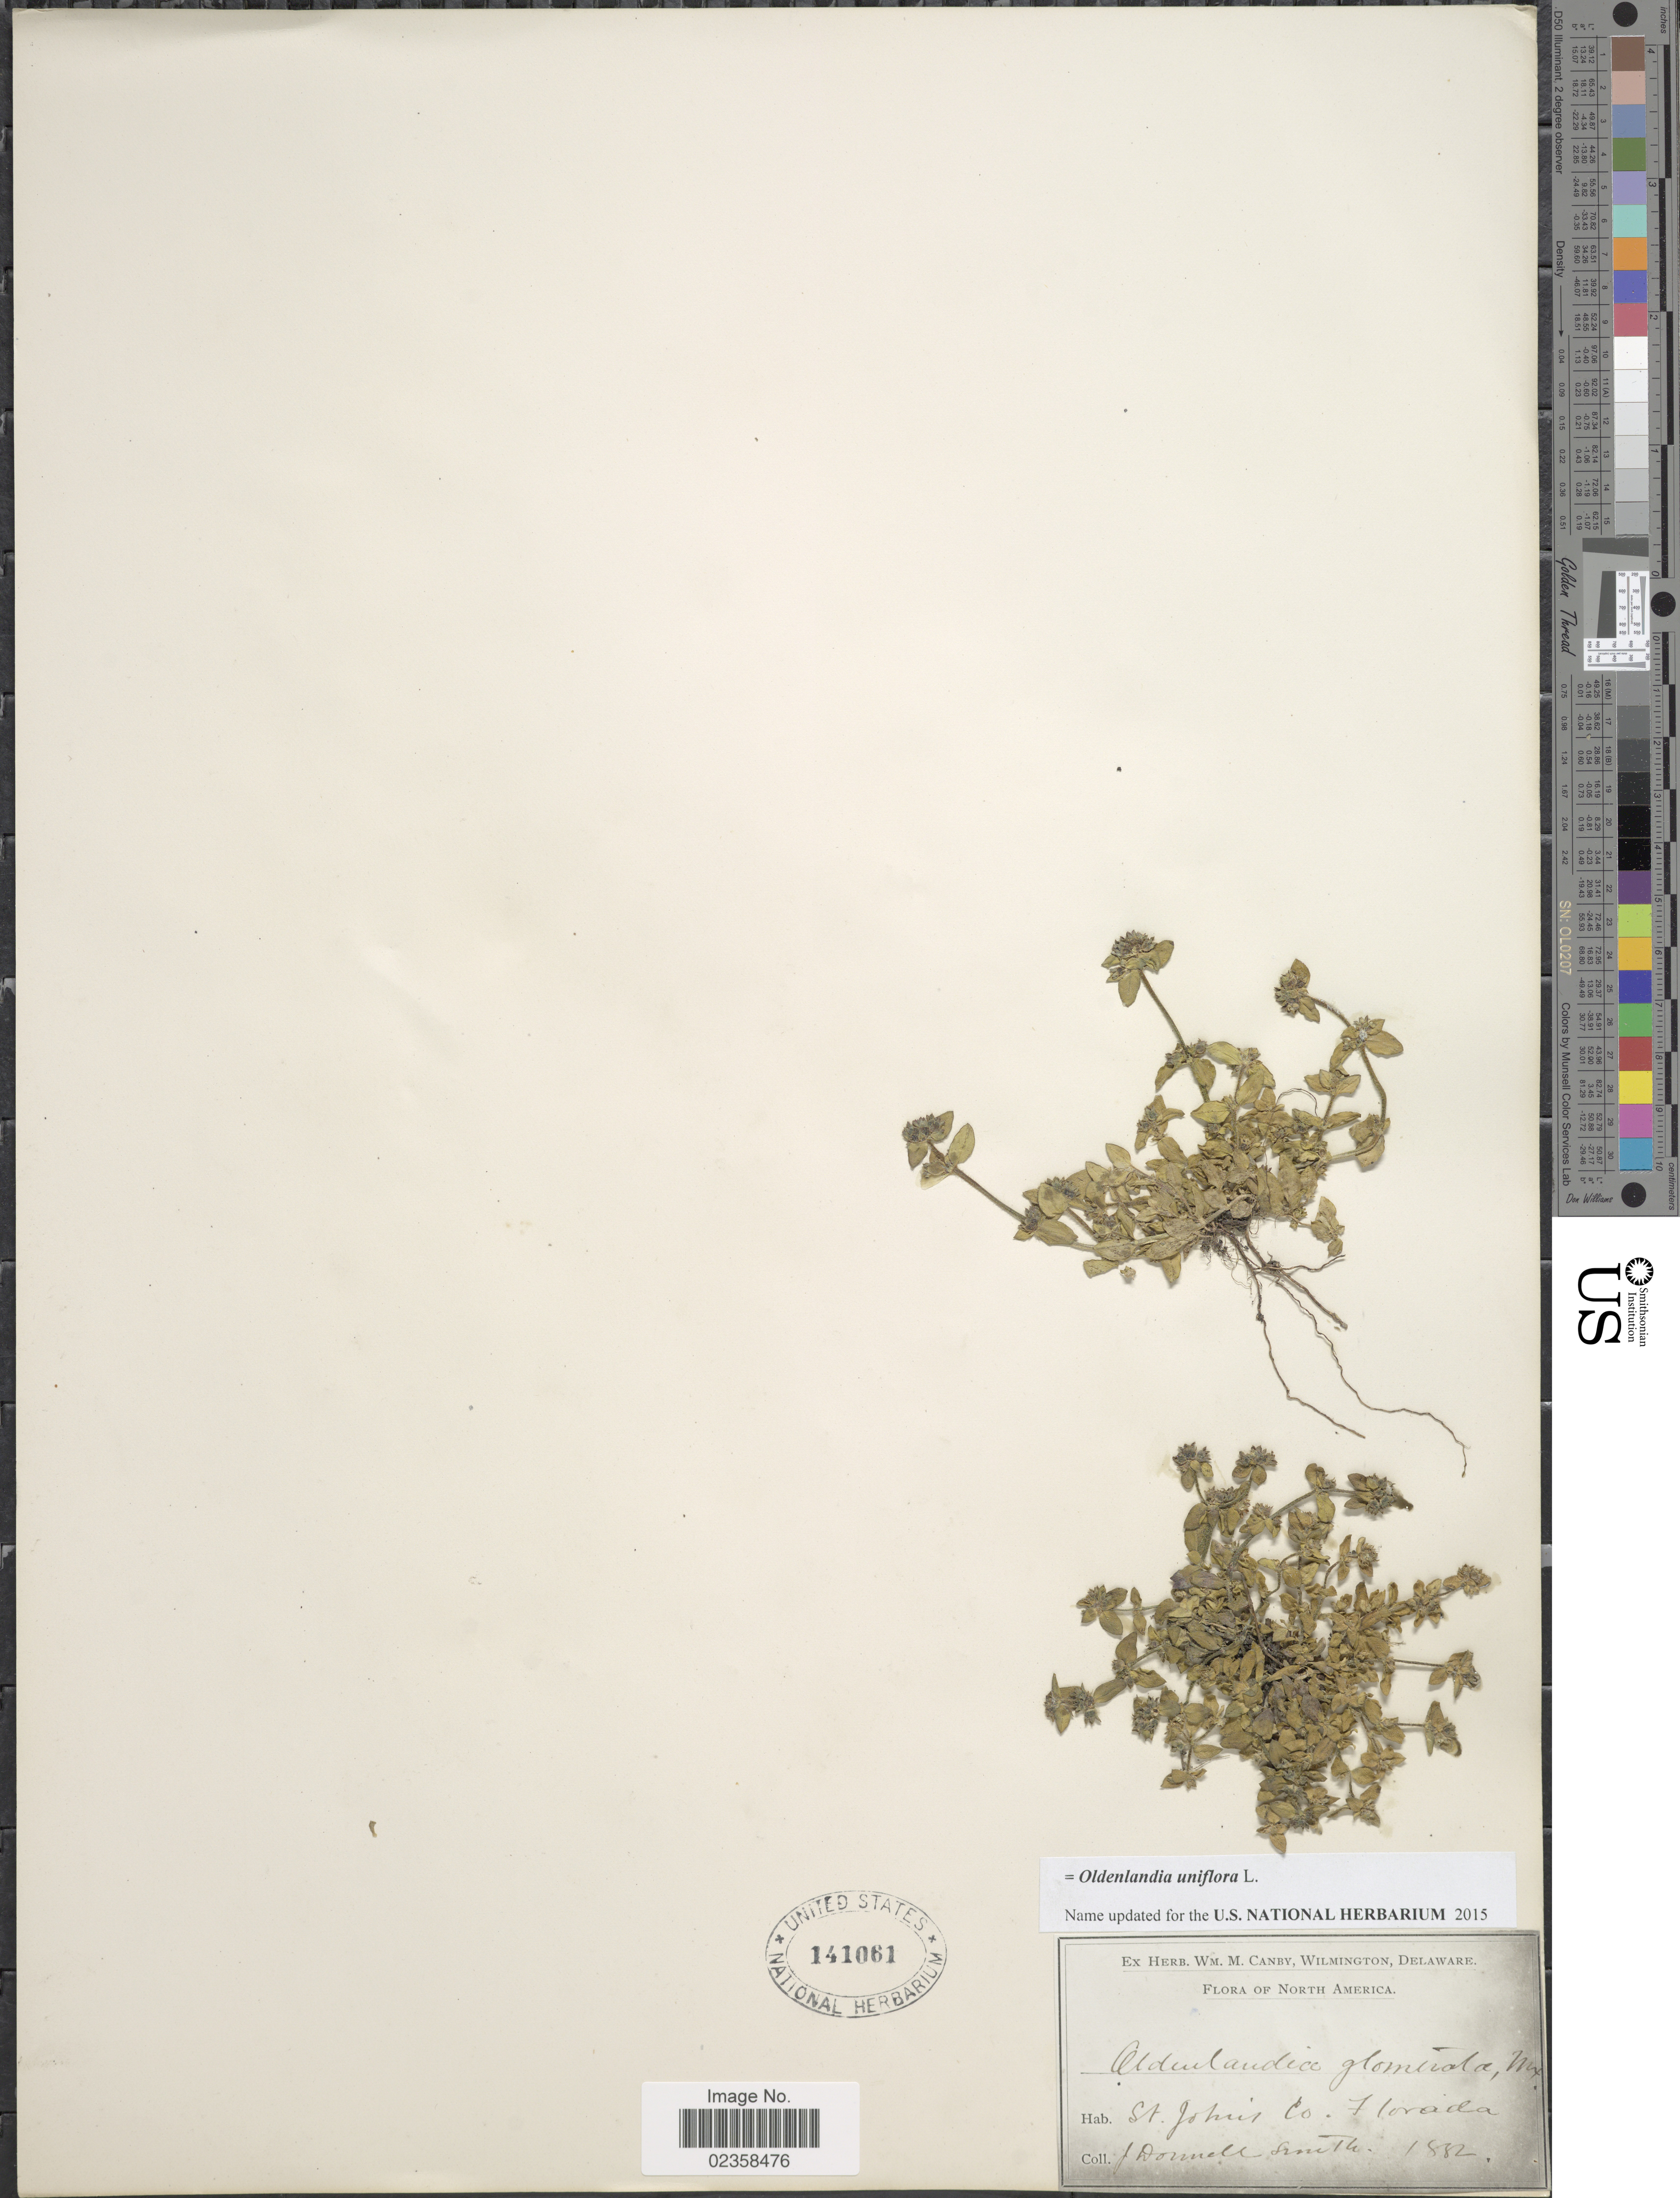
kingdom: Plantae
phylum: Tracheophyta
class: Magnoliopsida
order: Gentianales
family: Rubiaceae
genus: Oldenlandia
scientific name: Oldenlandia uniflora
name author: L.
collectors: J. Donnell Smith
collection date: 1882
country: United States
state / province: Florida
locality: St. John's Co., Florida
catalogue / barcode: US 141061